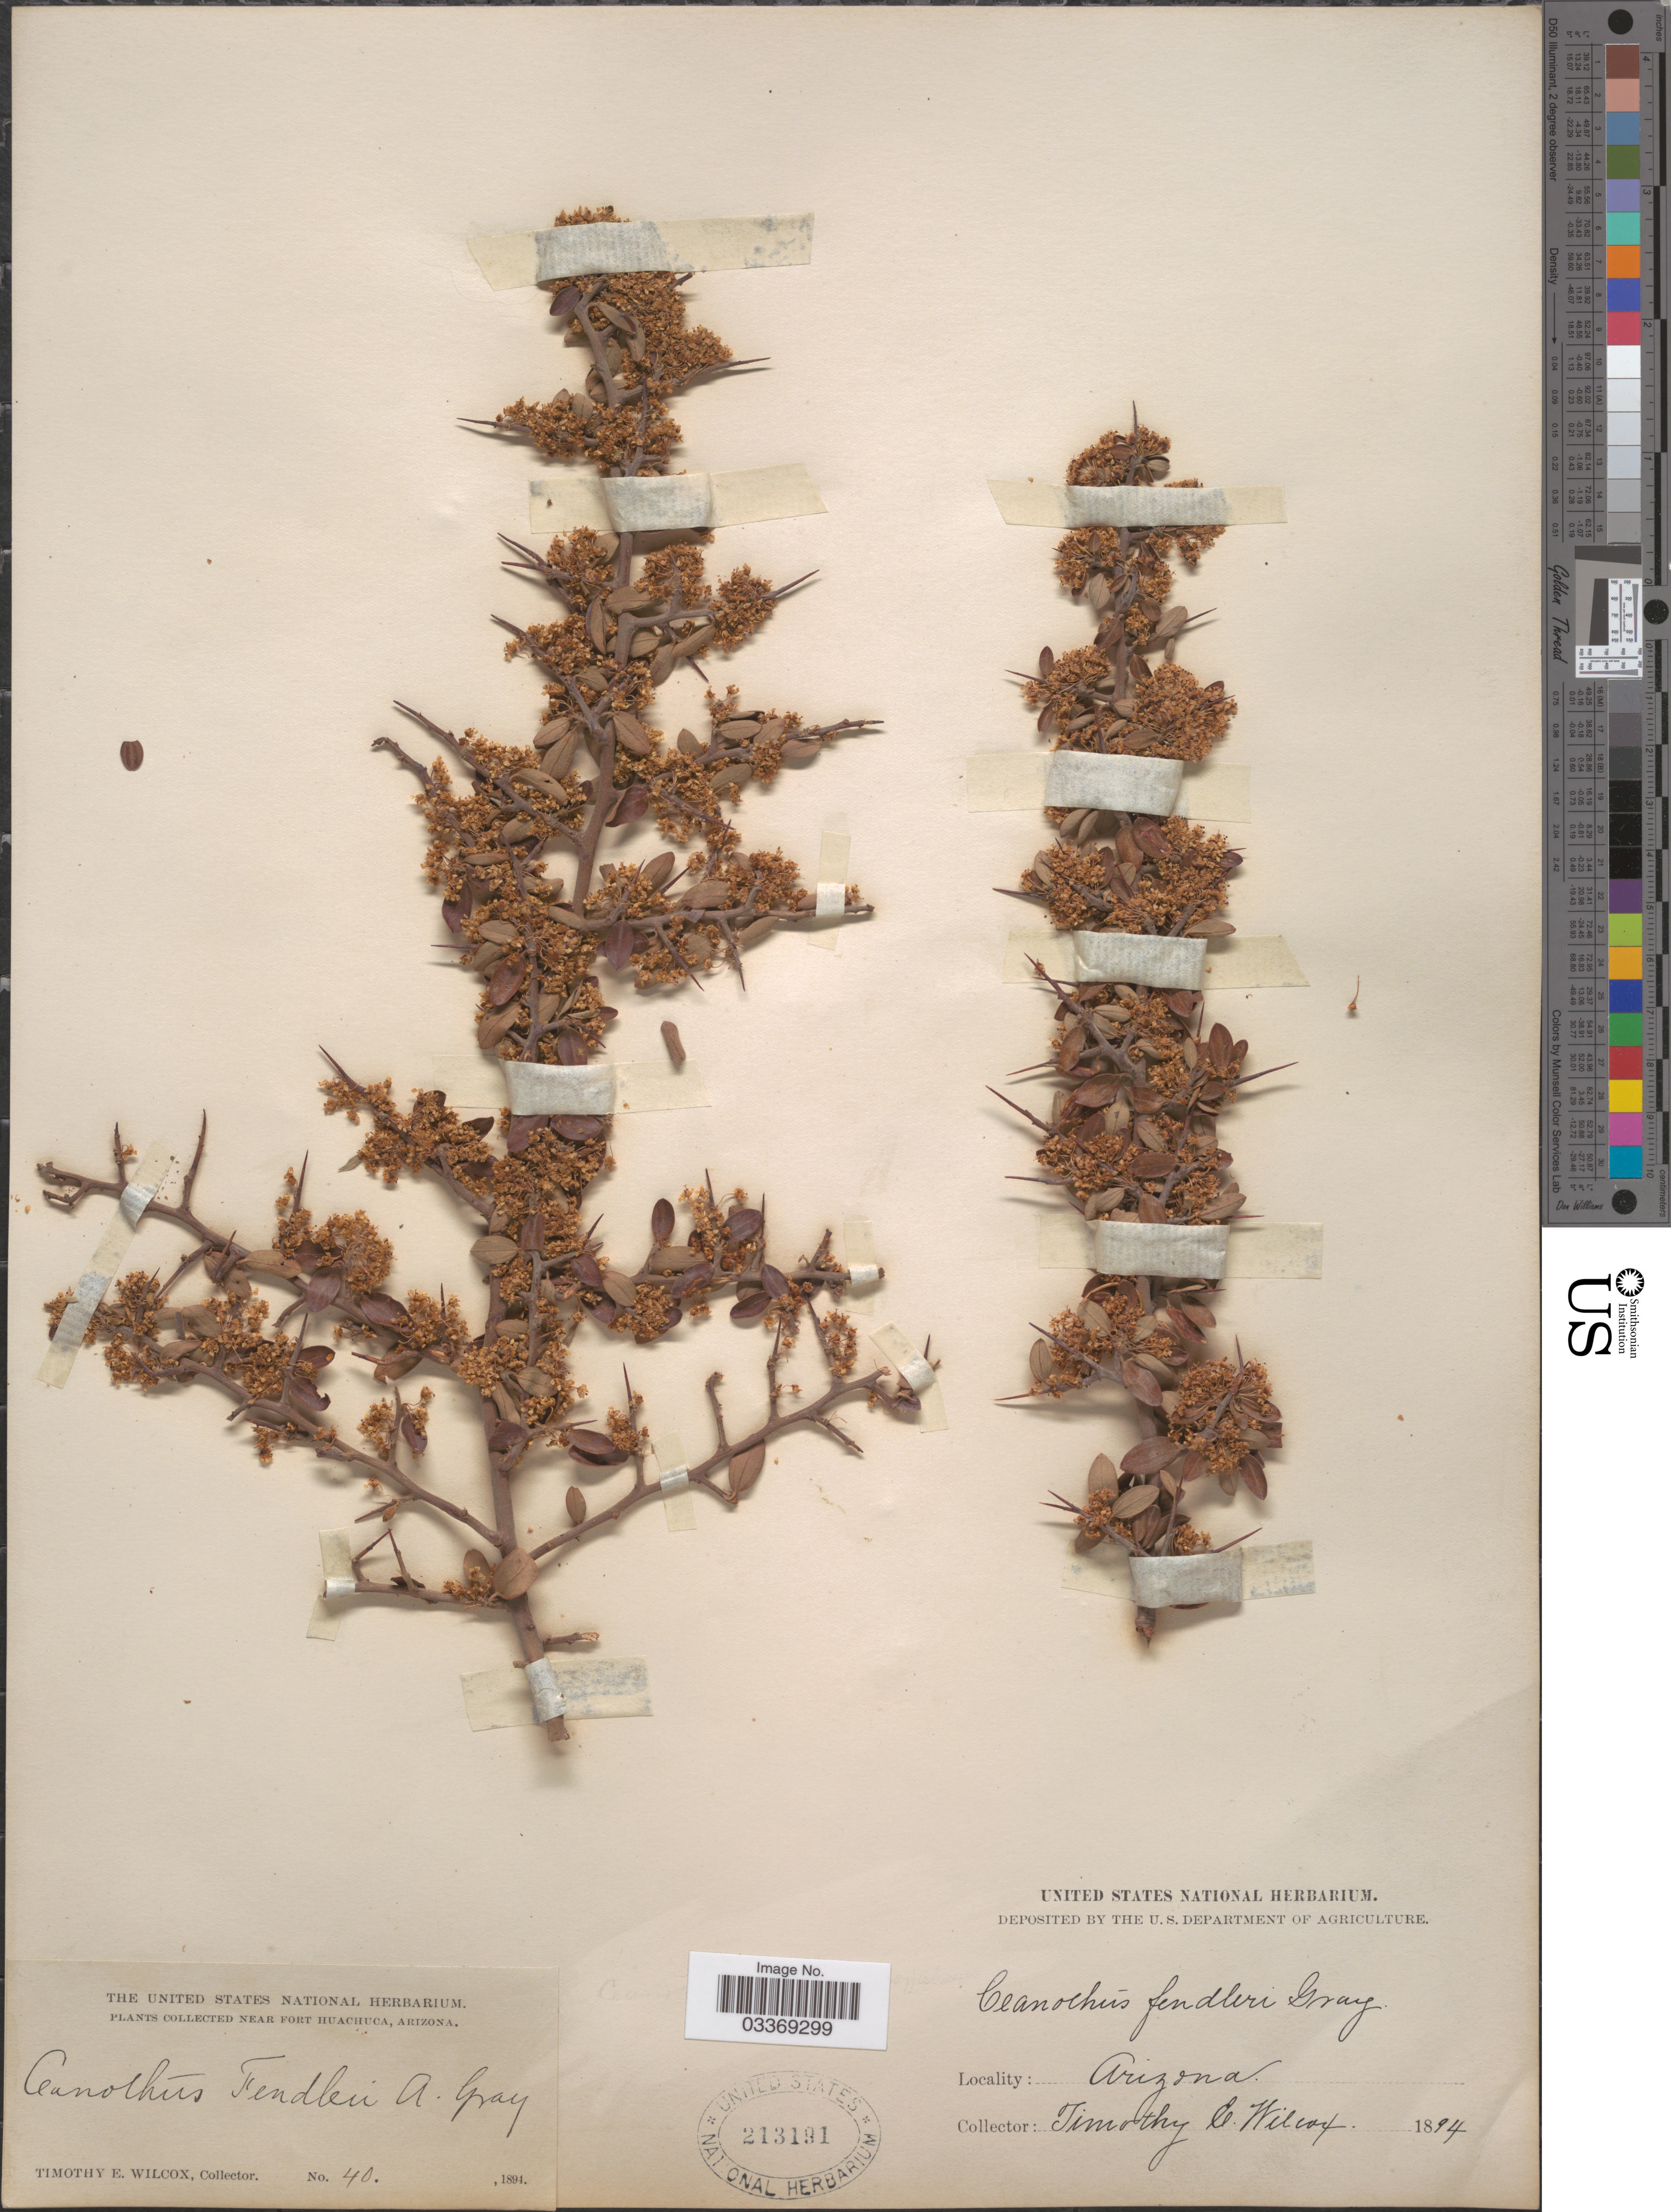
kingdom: Plantae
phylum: Tracheophyta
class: Magnoliopsida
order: Rosales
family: Rhamnaceae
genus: Ceanothus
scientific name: Ceanothus fendleri var. viridis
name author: A. Gray ex Trel.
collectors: T. E. Wilcox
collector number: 40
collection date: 1894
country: United States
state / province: Arizona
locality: Near Fort Huachuca.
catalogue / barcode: US 213191